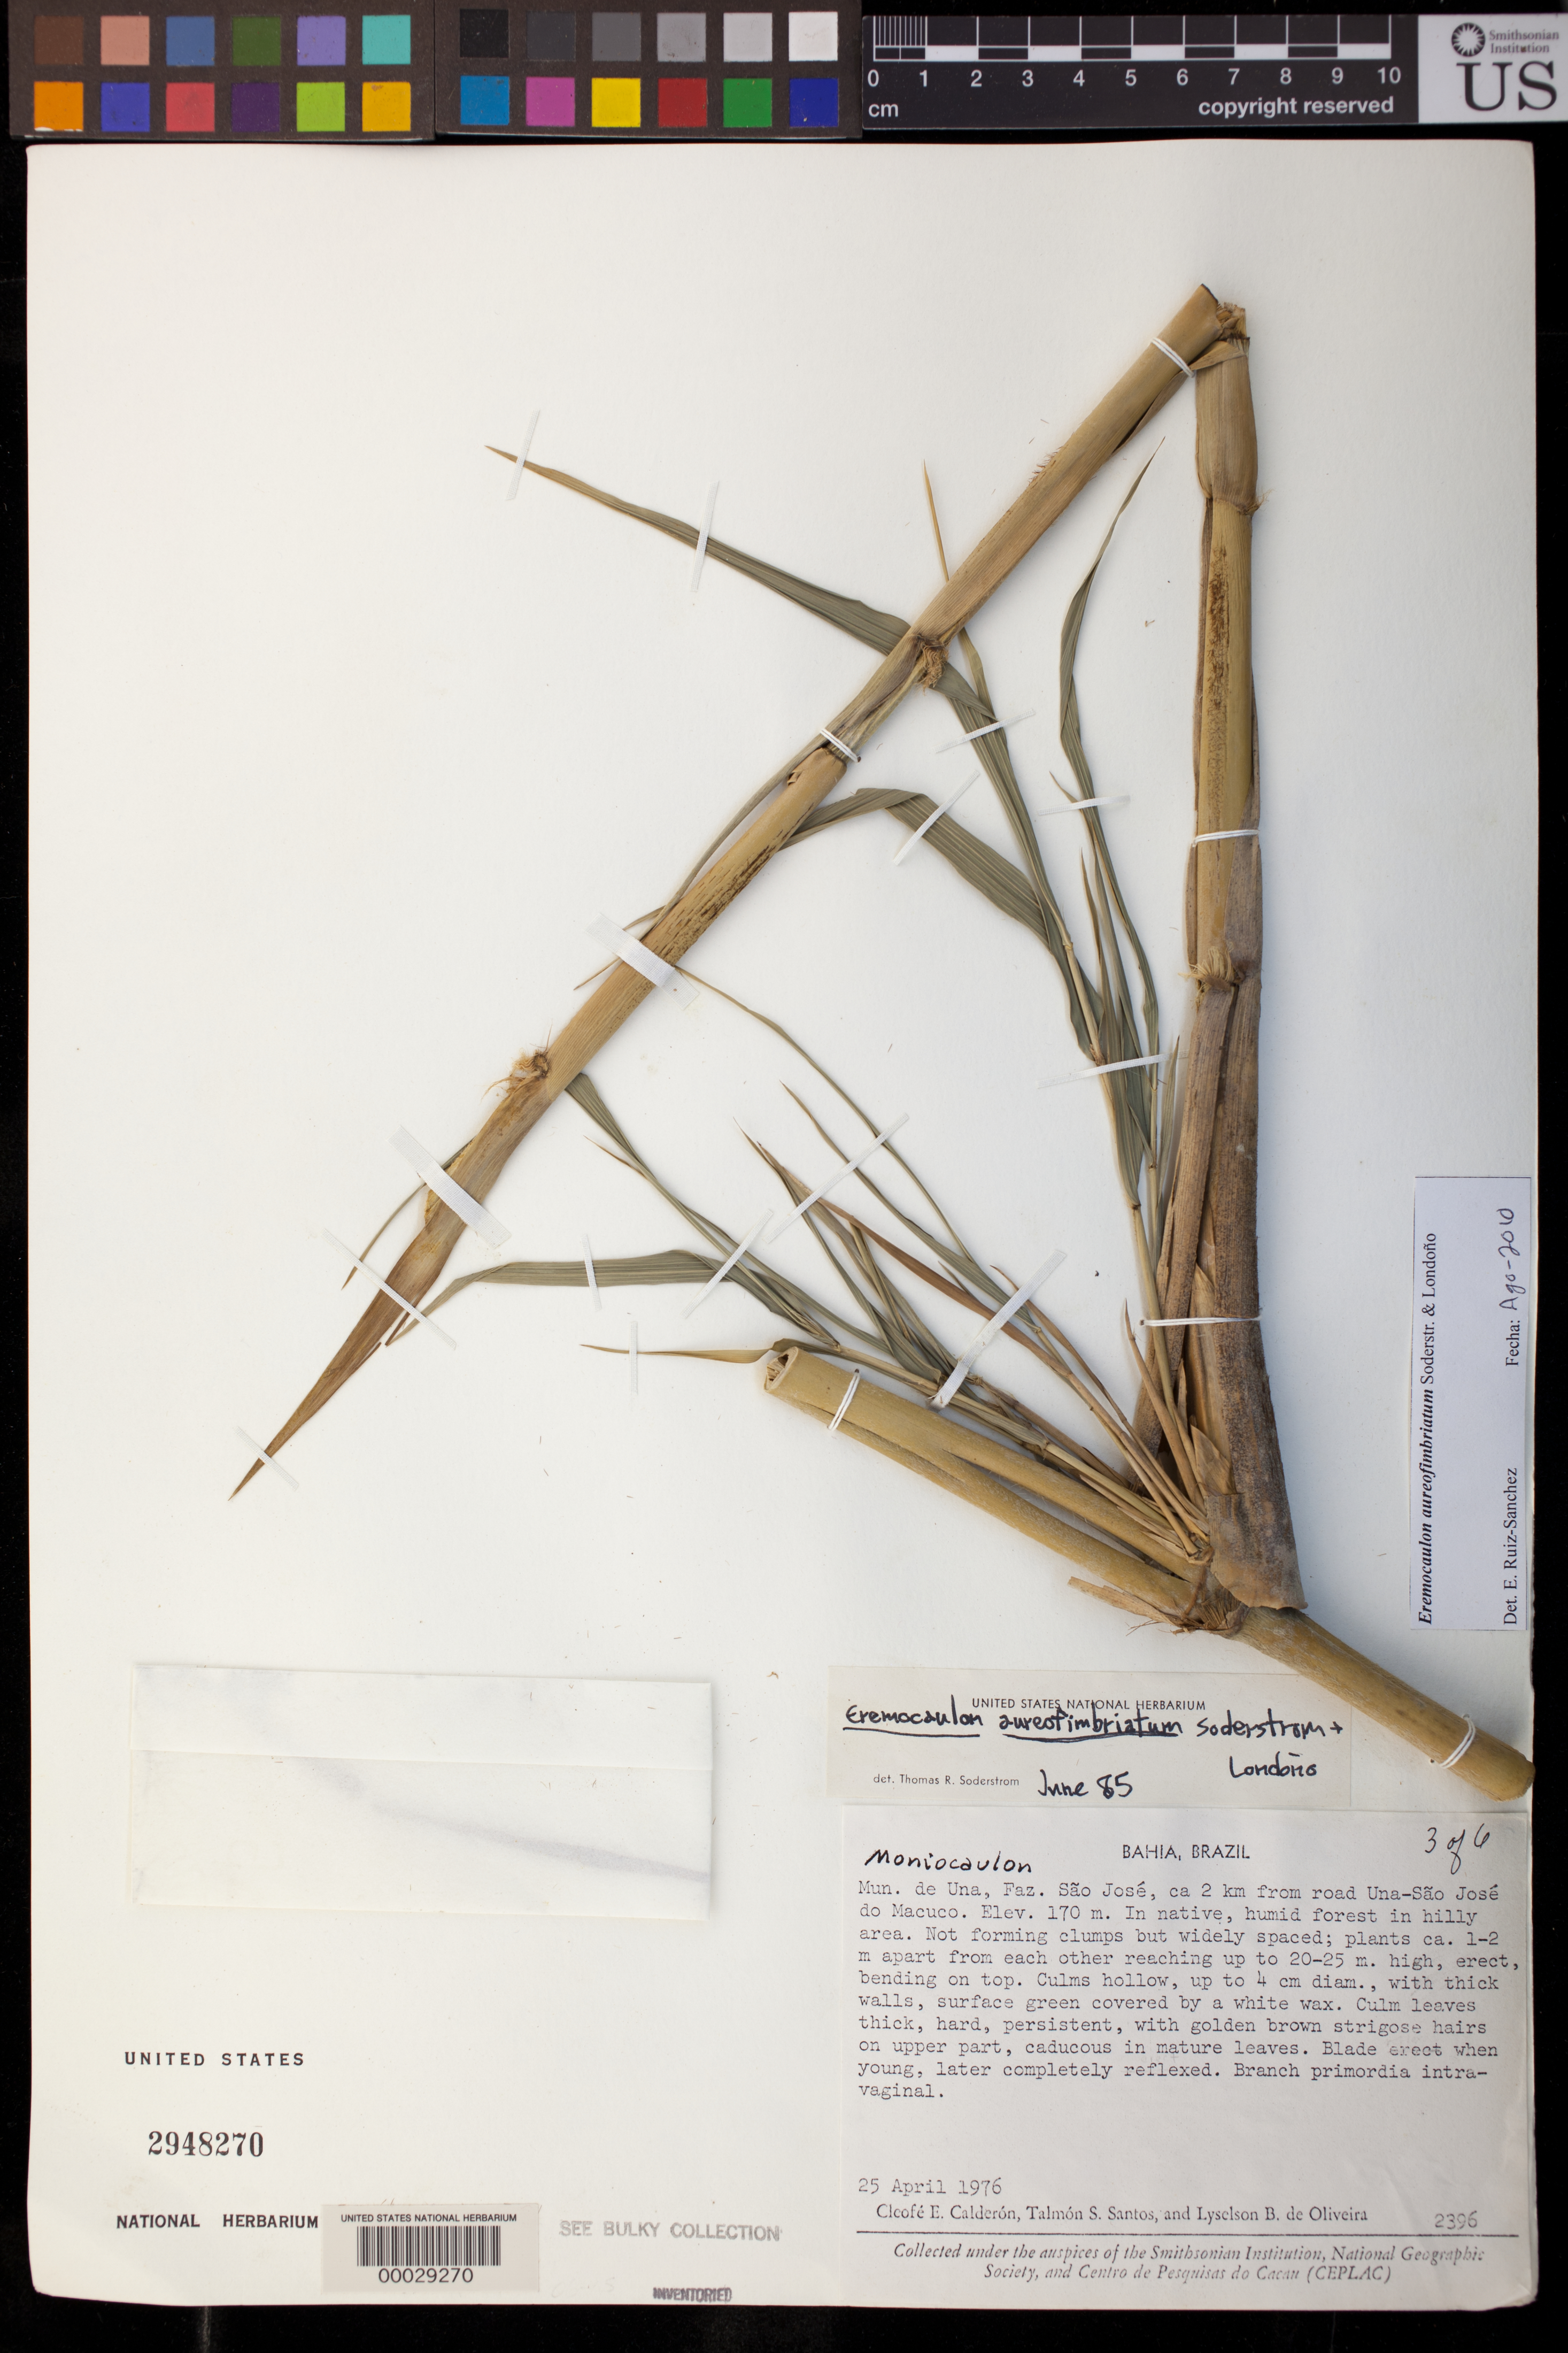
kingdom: Plantae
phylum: Tracheophyta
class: Liliopsida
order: Poales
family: Poaceae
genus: Eremocaulon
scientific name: Eremocaulon aureofimbriatum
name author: Soderstr. & Londoño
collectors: C. E. Calderón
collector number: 2396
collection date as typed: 25 Apr 1976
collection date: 1976-04-25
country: Brazil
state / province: Bahia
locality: Una mun., faz. sao jose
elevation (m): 170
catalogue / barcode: US 2948270